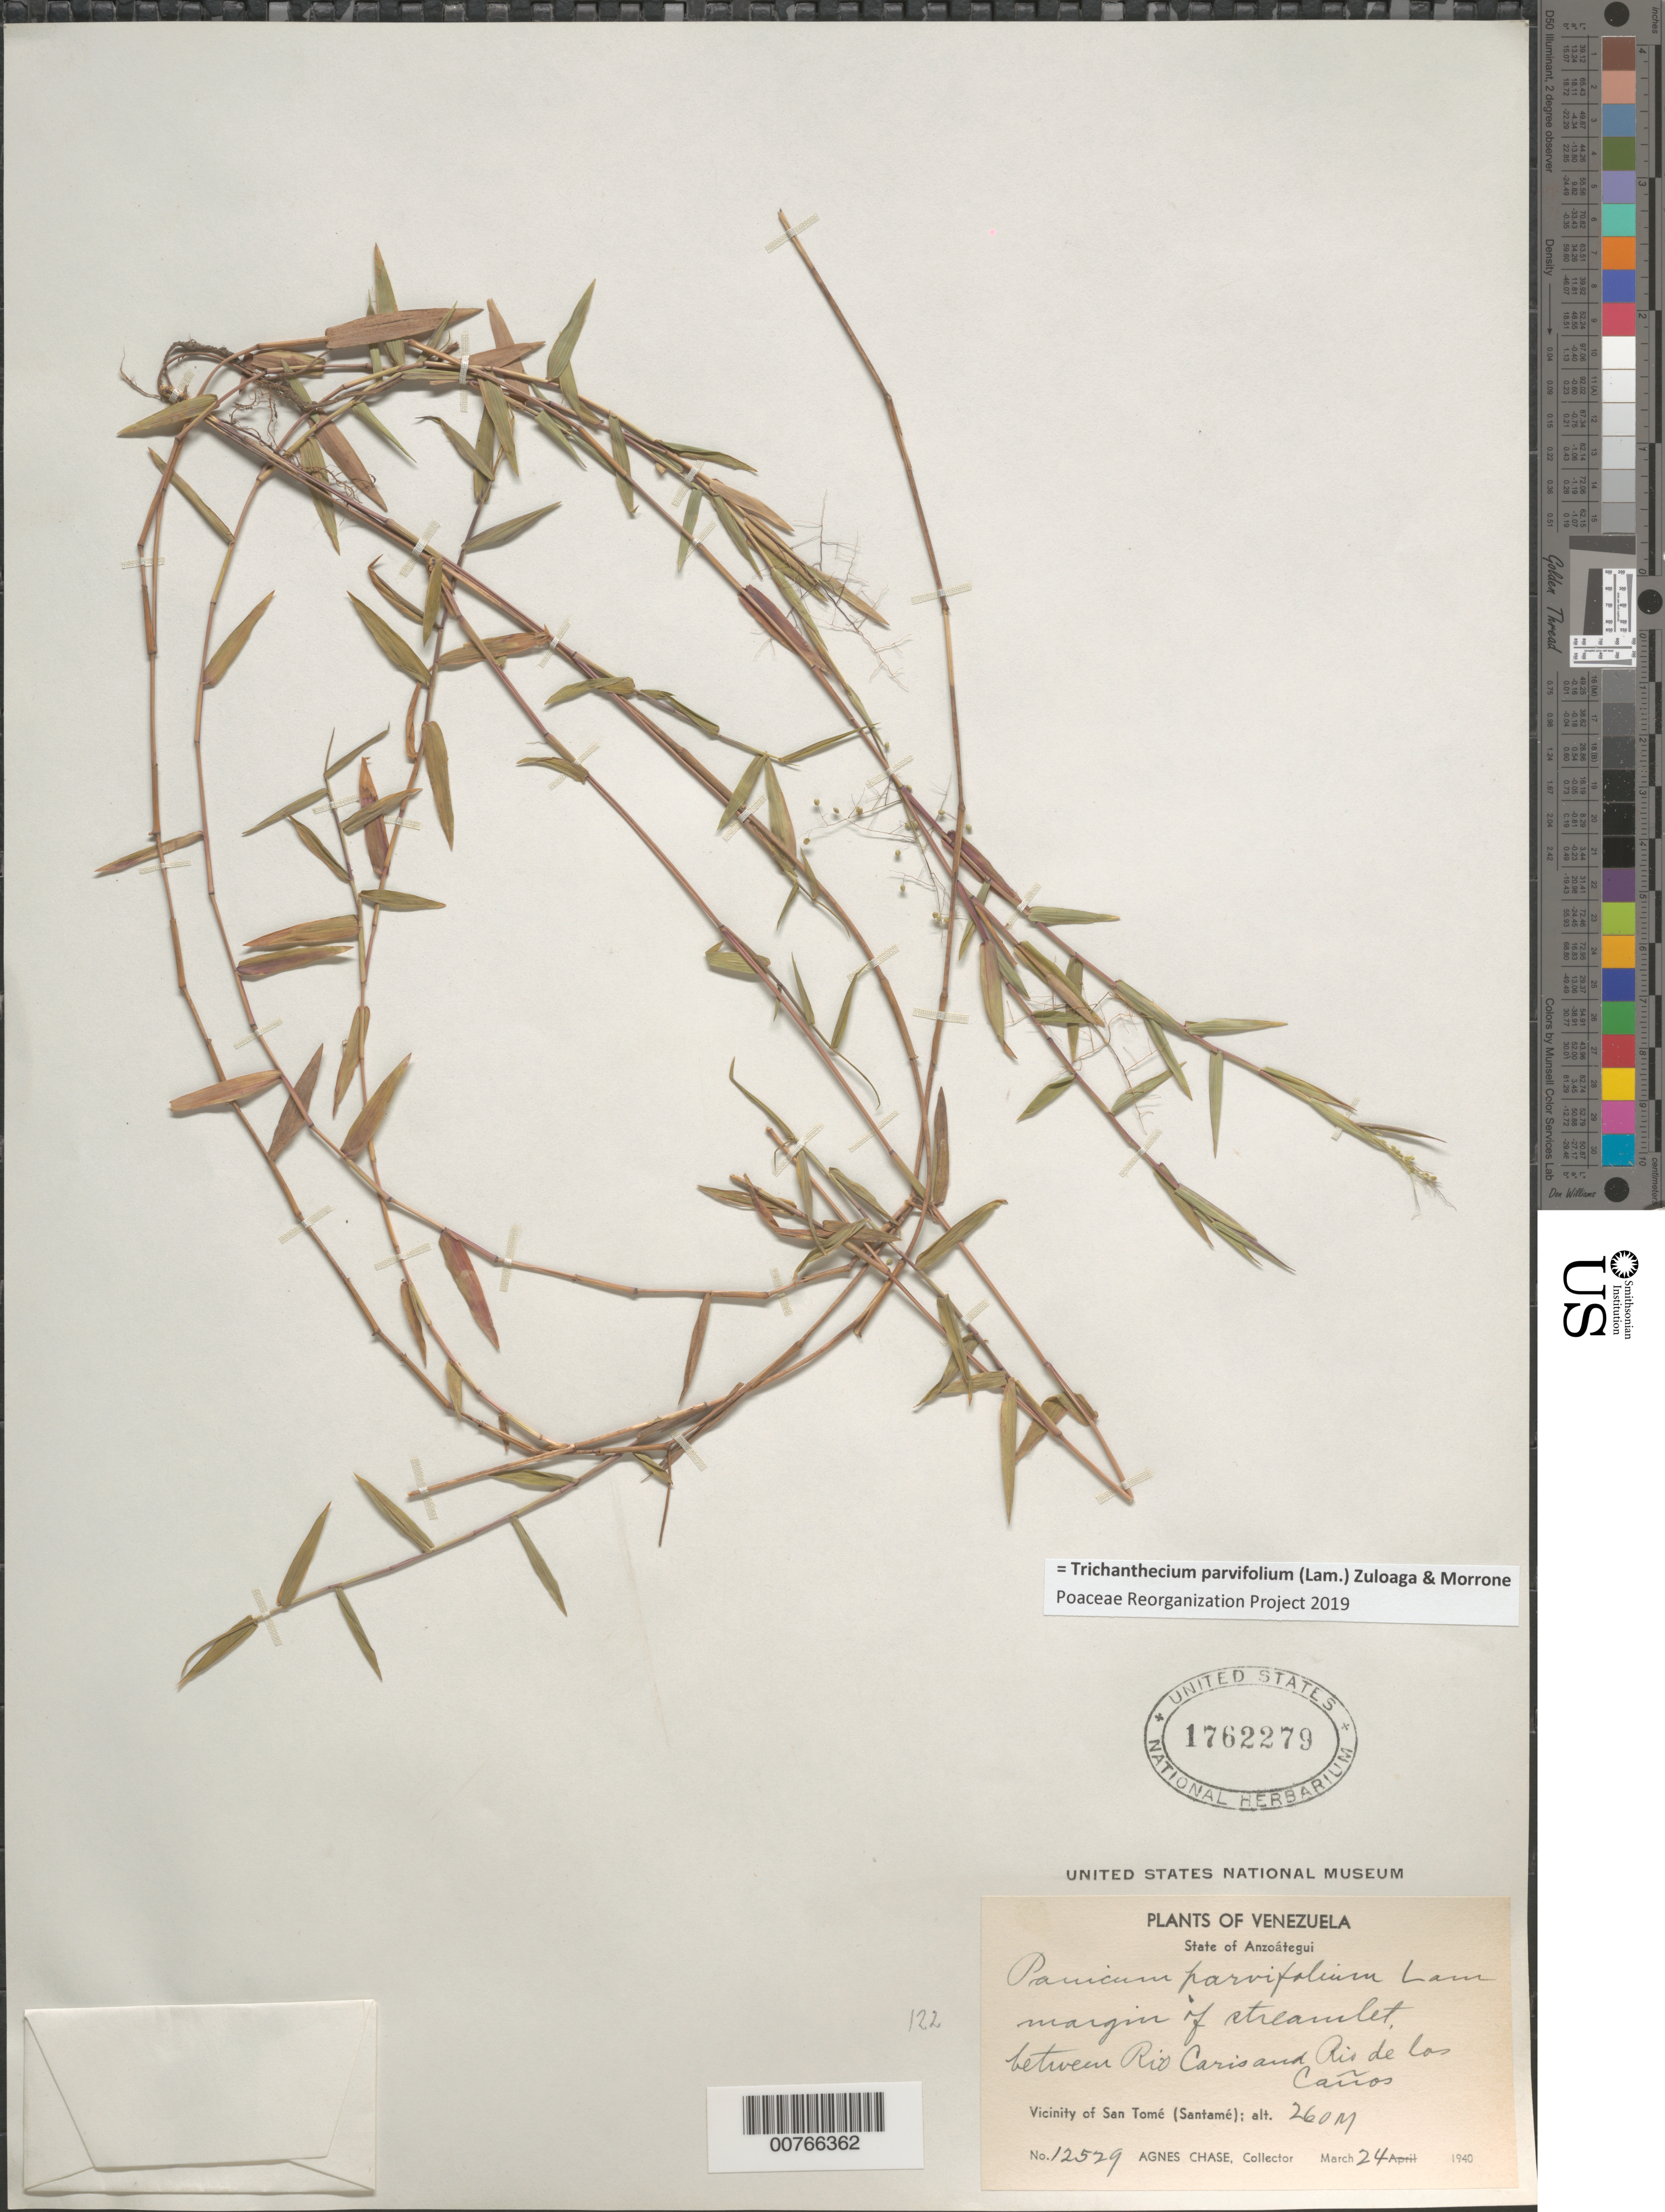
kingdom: Plantae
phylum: Tracheophyta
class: Liliopsida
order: Poales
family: Poaceae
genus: Trichanthecium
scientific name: Trichanthecium parvifolium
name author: (Lam.) Zuloaga & Morrone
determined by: Poaceae Reorganization Project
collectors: A. Chase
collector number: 12529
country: Venezuela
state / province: Anzoátegui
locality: Vicinity of San Tomé (Santamé)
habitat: margin of streamlet, between Rio Caris and Rio de los Caños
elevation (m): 260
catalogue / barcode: US 1762279